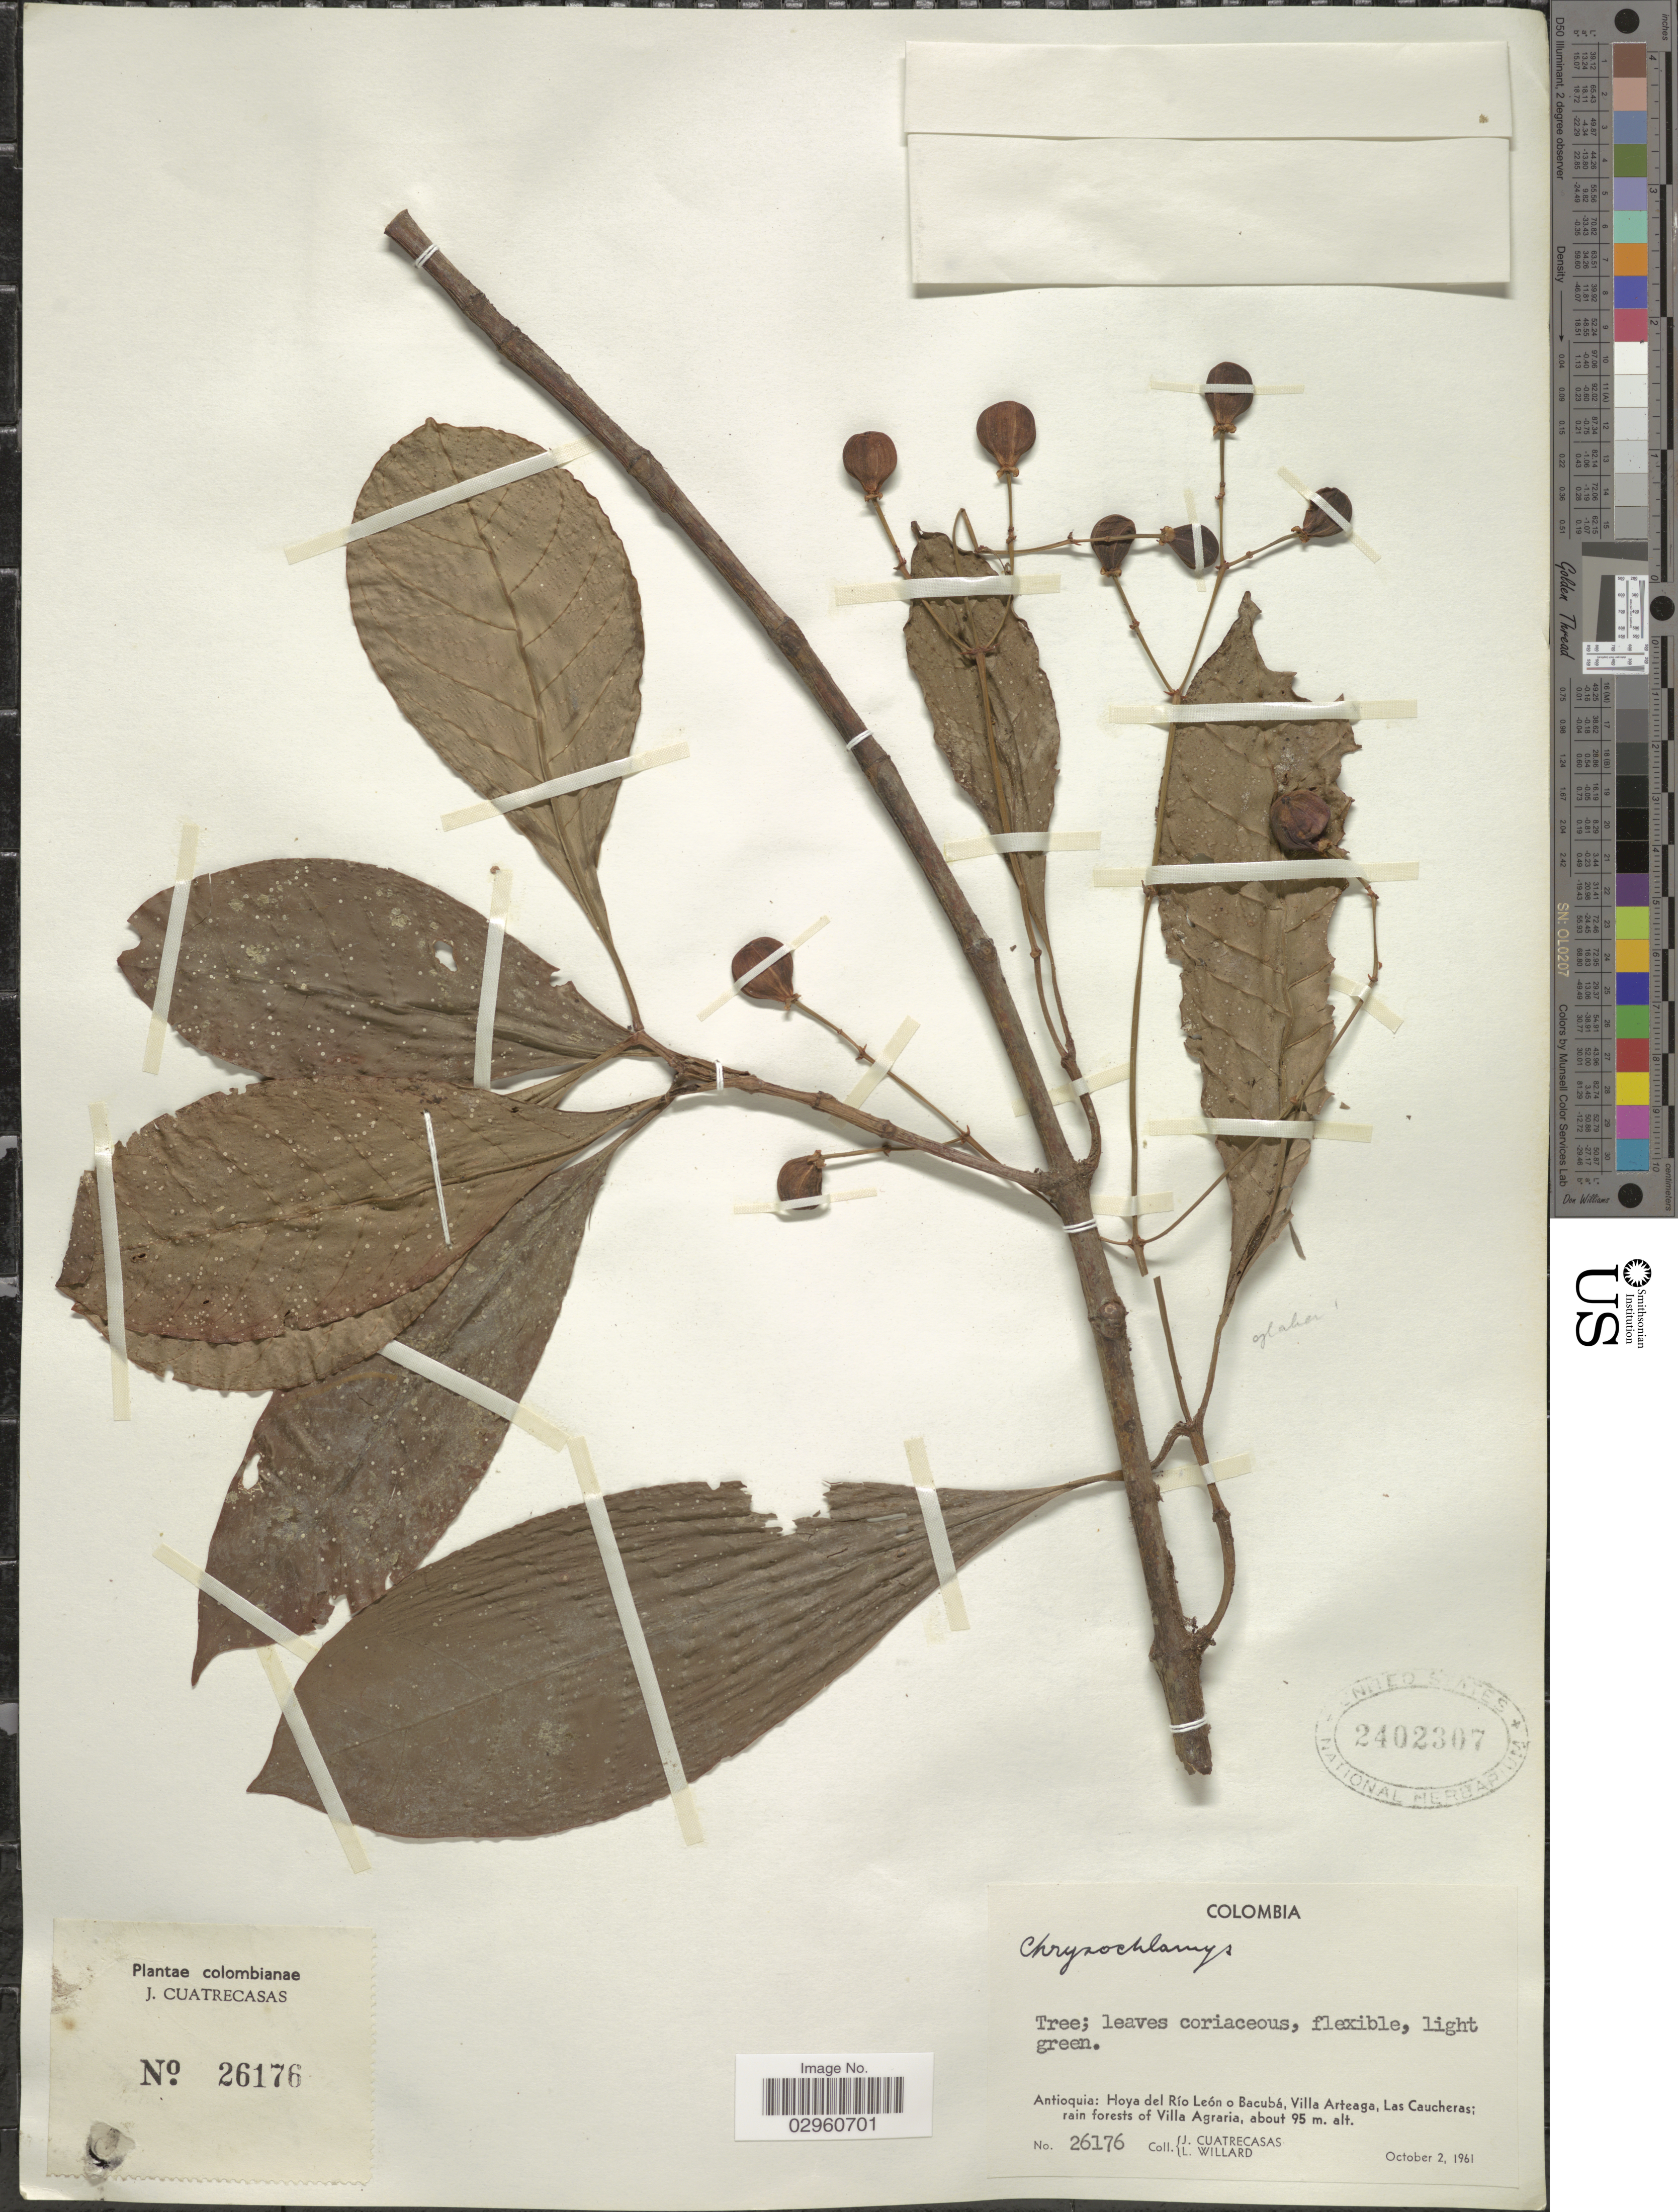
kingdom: Plantae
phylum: Tracheophyta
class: Magnoliopsida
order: Malpighiales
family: Clusiaceae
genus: Chrysochlamys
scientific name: Chrysochlamys sp.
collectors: J. Cuatrecasas & L. Willard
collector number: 26176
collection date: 1961-10-02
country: Colombia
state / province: Antioquia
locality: Antioquia: Hoya del Río León o Bacubá, Villa Arteaga, Las Caucheras; rain forests of Villa Agraria.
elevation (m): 95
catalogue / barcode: US 2402307